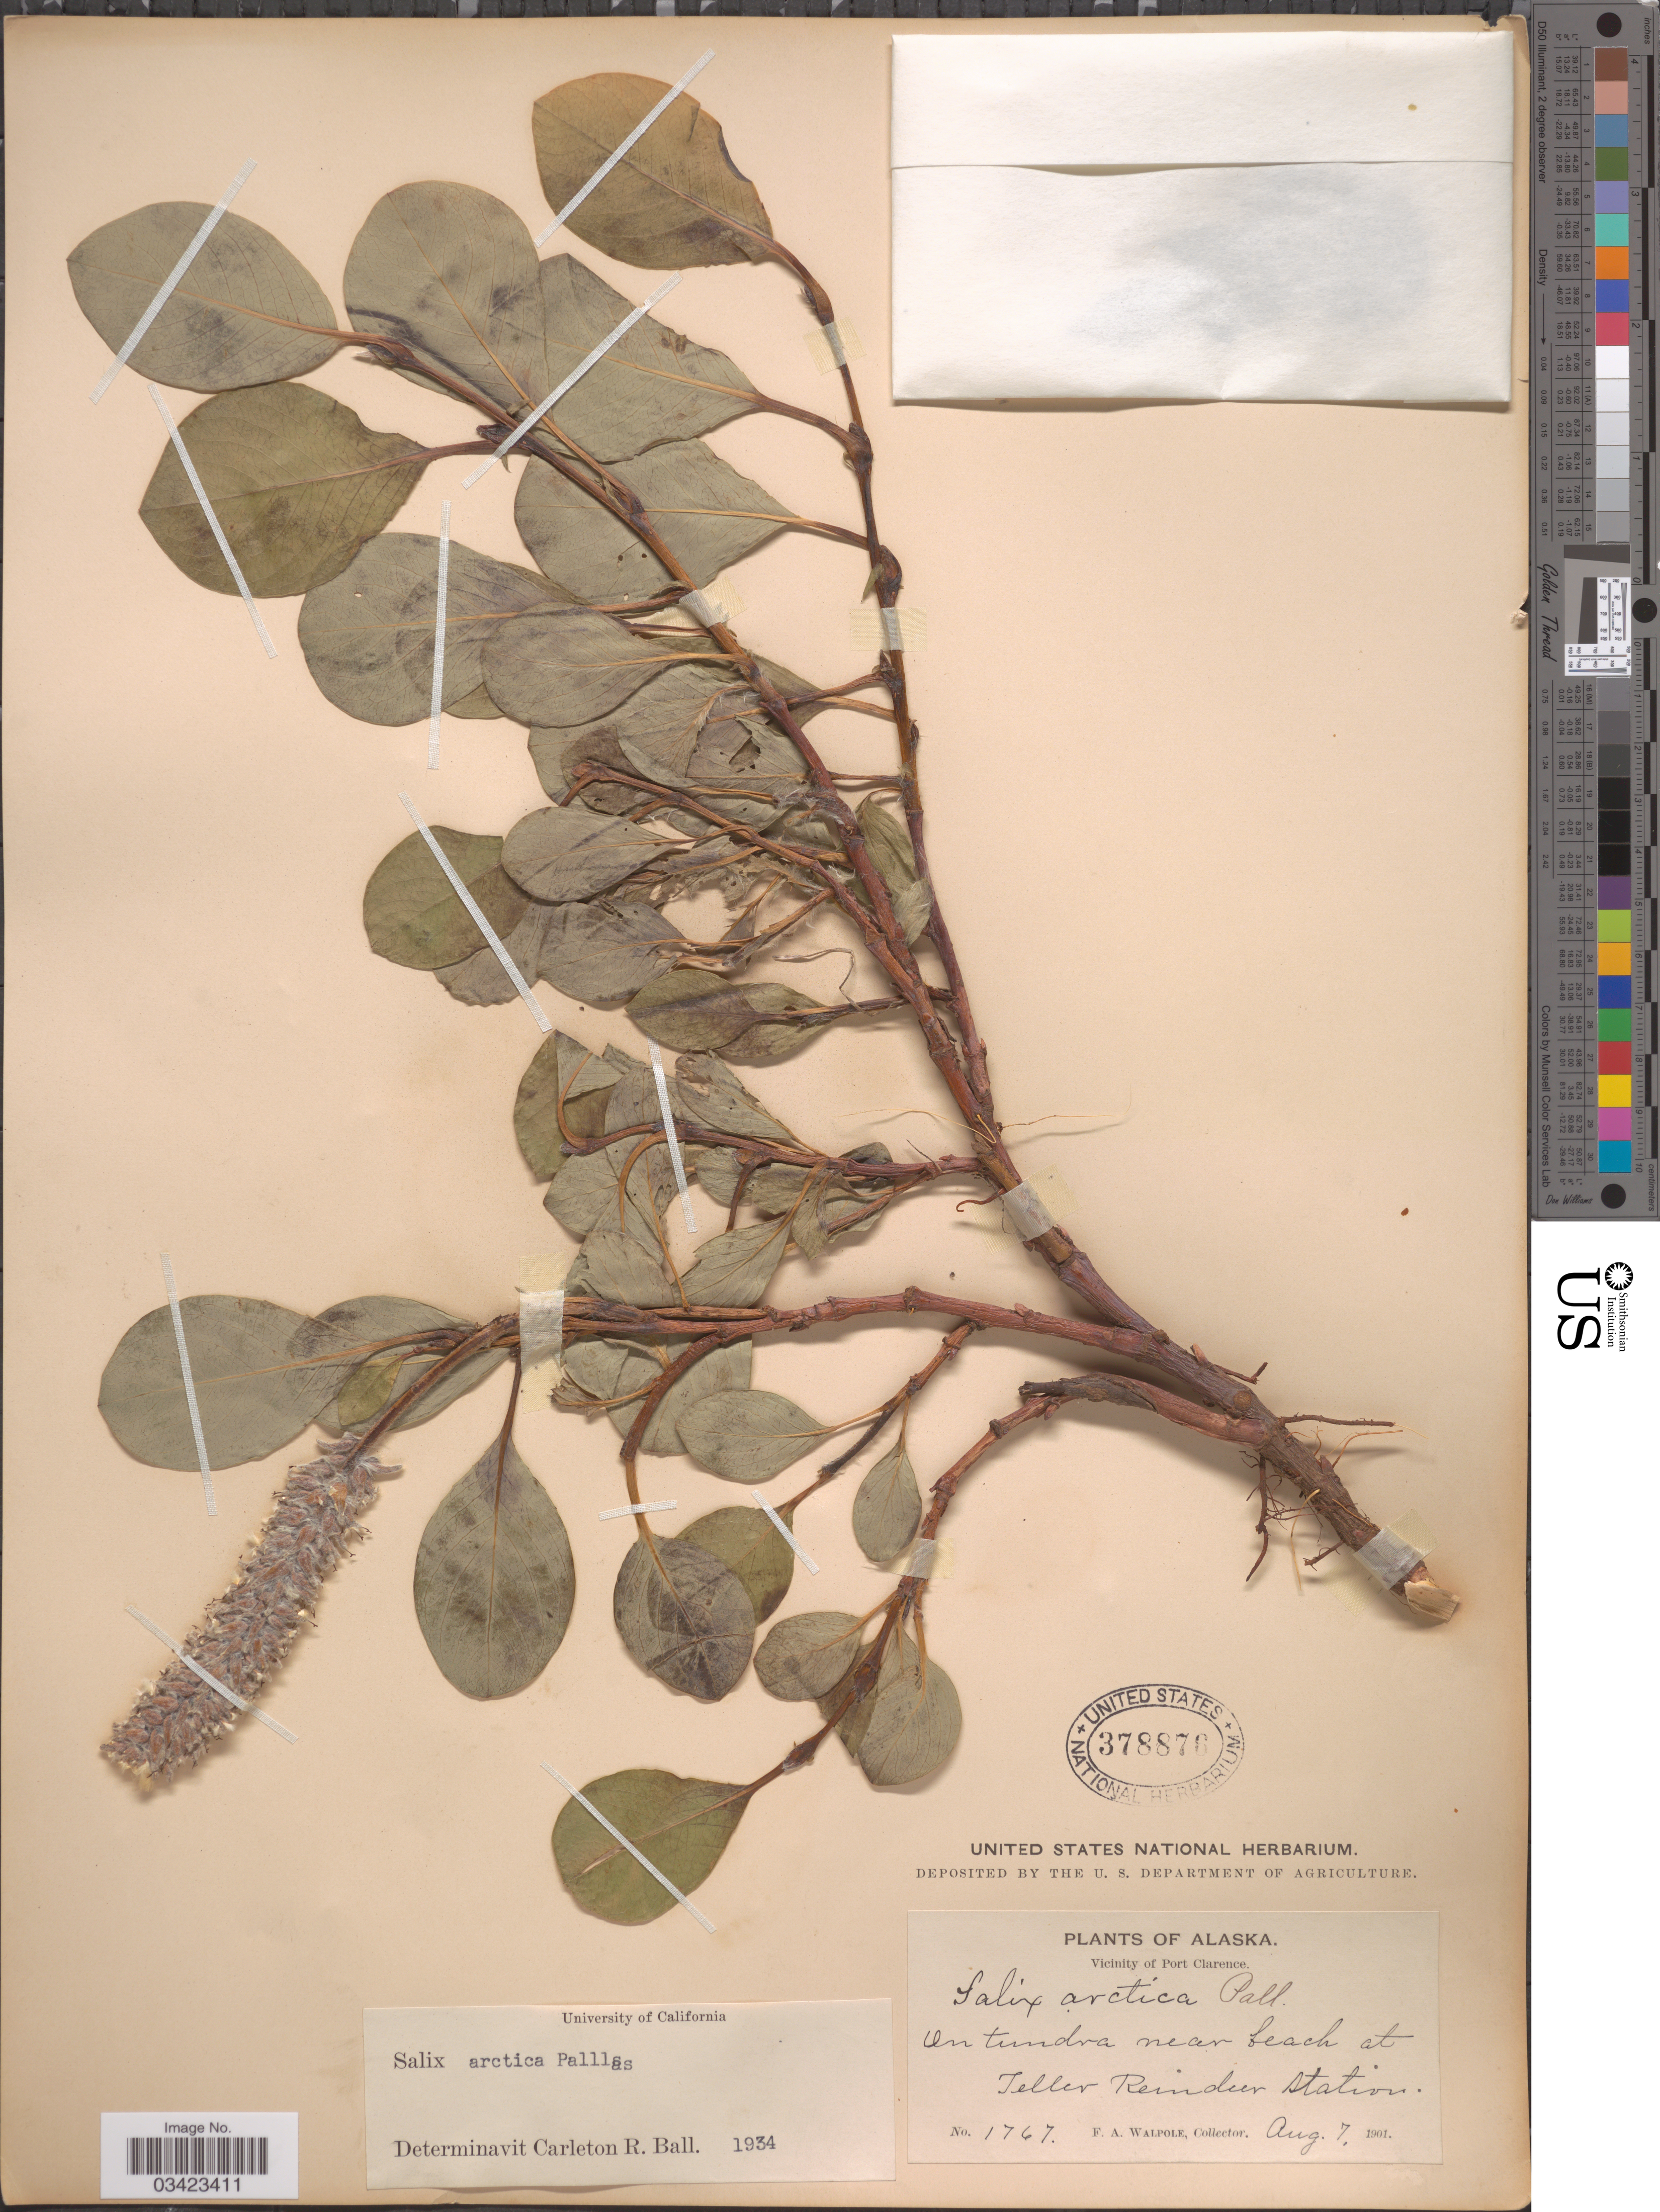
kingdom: Plantae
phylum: Tracheophyta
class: Magnoliopsida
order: Malpighiales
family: Salicaceae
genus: Salix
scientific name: Salix arctica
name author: Pall.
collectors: F. Walpole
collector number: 1767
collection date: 1901-08-07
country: United States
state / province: Alaska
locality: Vicinity of Port Clarence. On tundra near beach at Teller Reindeer Station.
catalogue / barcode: US 378876